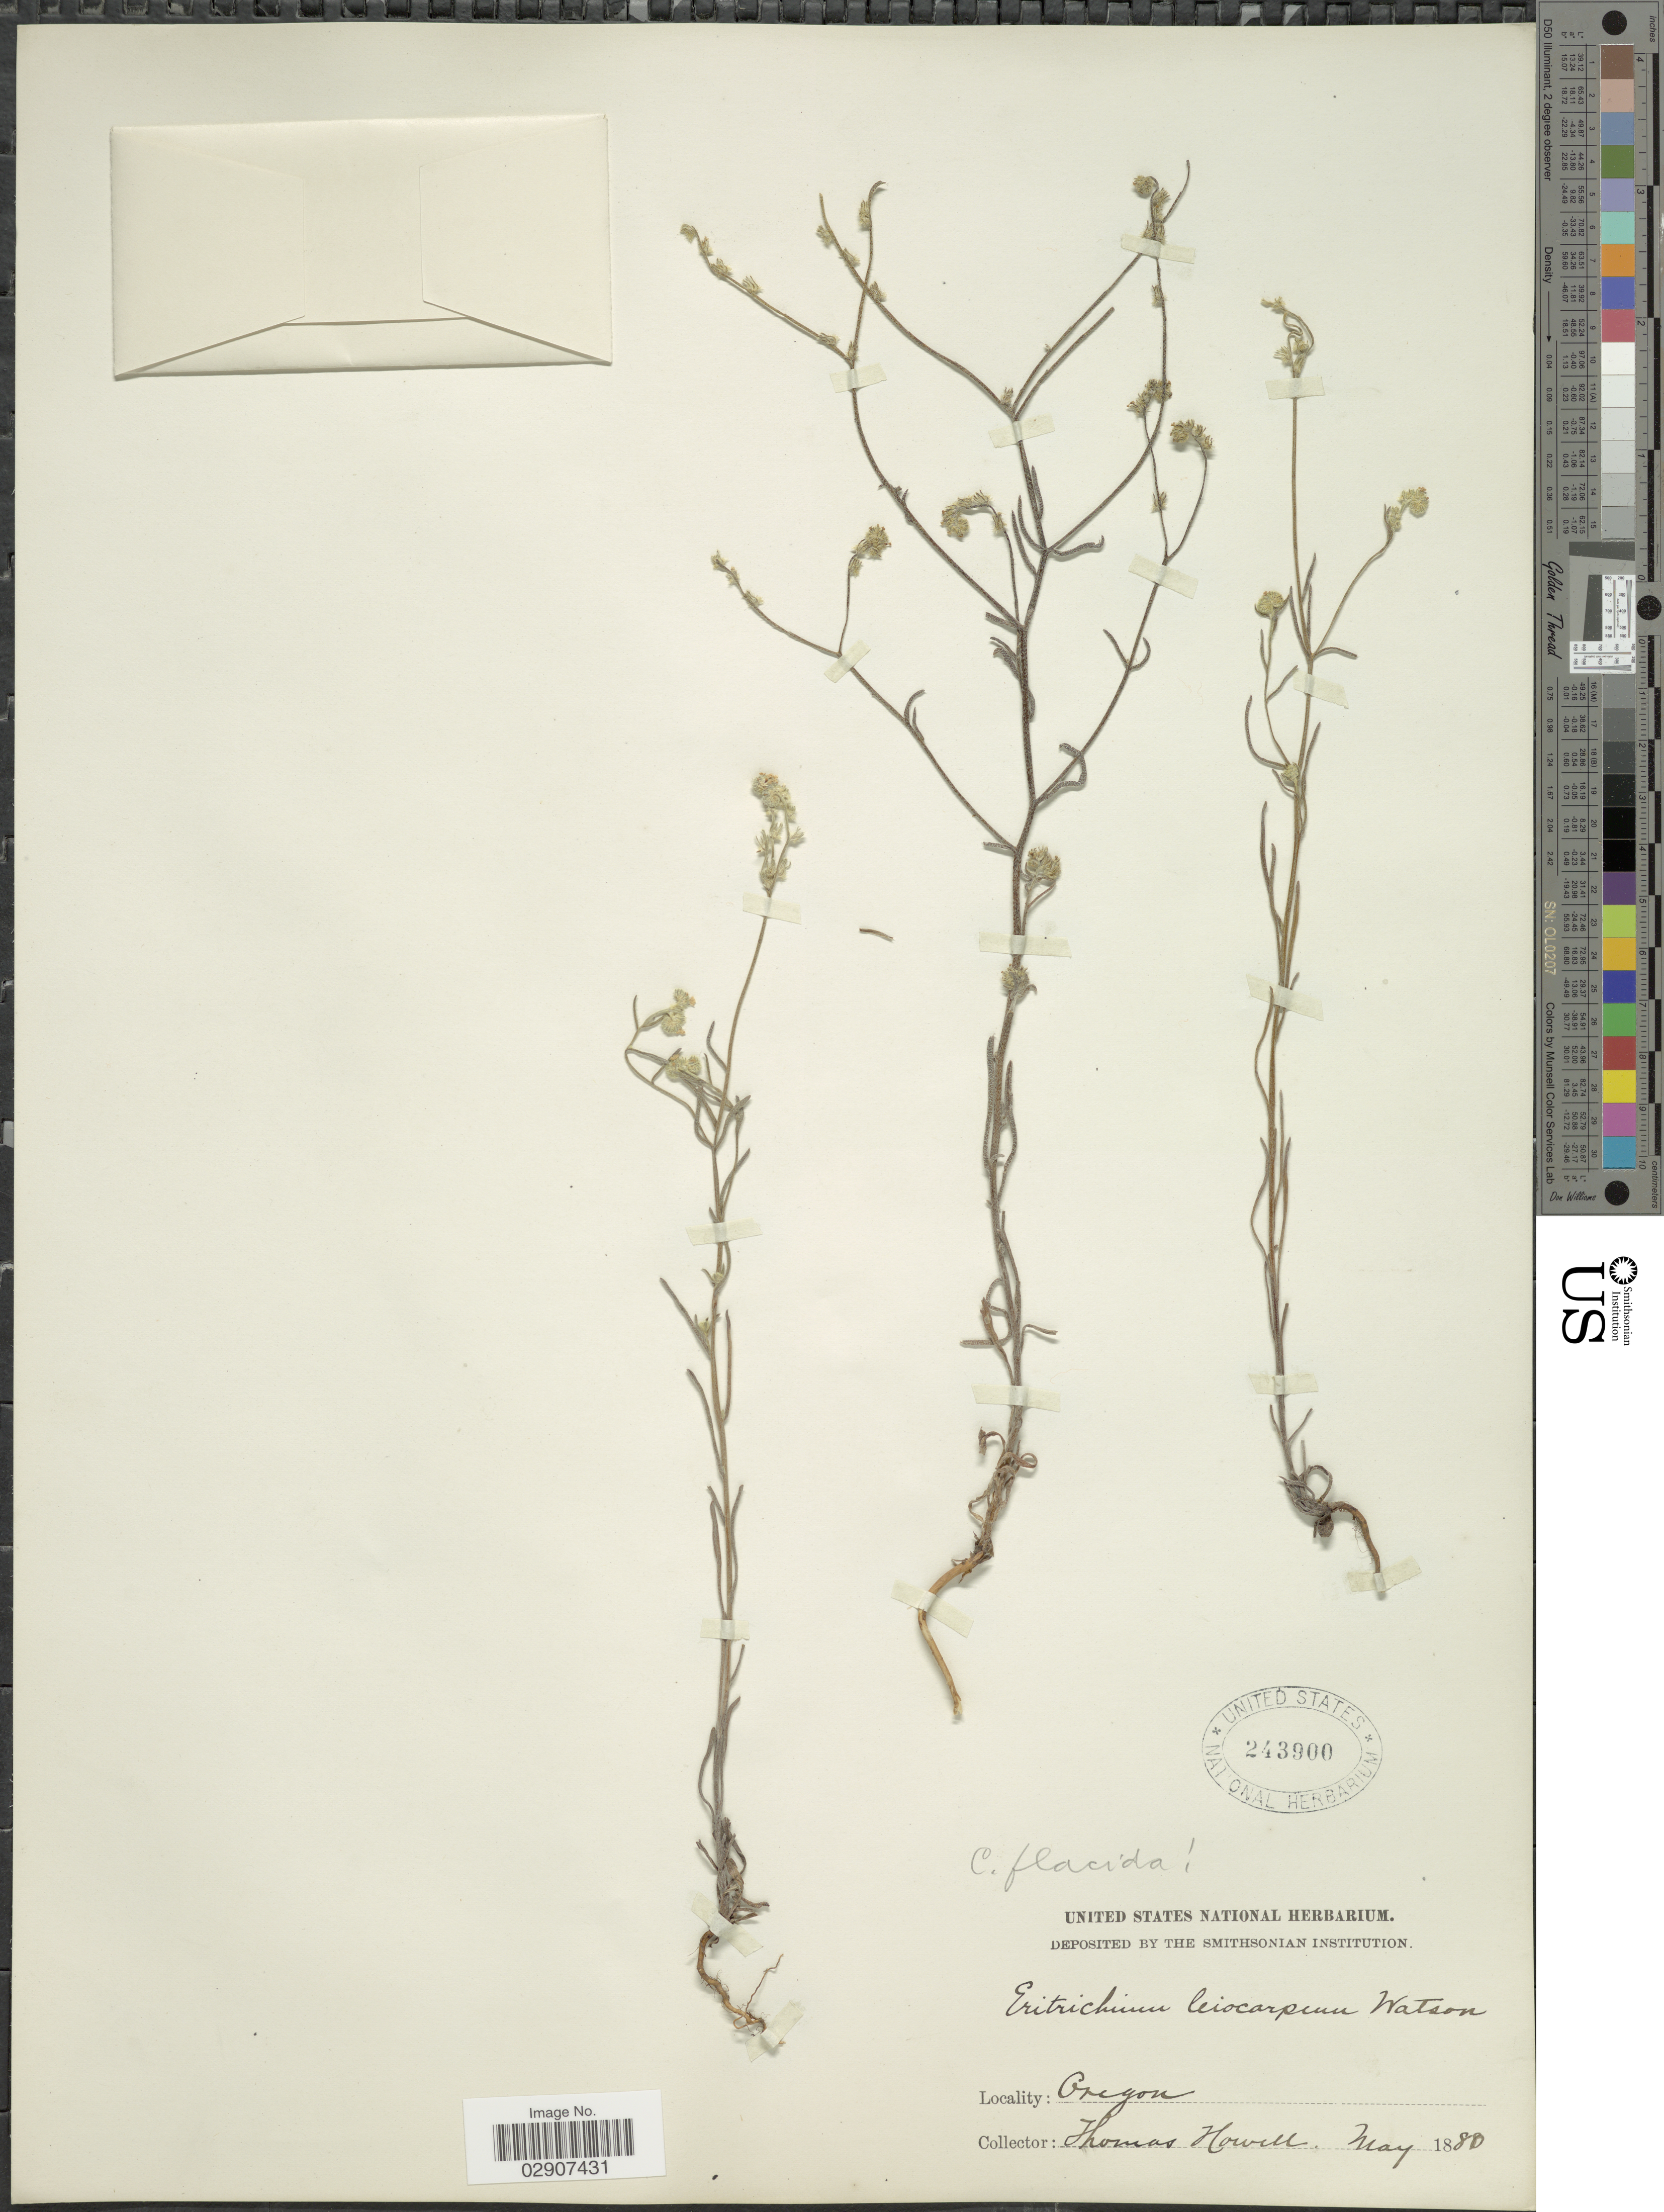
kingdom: Plantae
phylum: Tracheophyta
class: Magnoliopsida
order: Boraginales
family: Boraginaceae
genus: Cryptantha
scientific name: Cryptantha flaccida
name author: (Douglas ex Lehm.) Greene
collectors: T. Howell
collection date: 1880-05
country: United States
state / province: Oregon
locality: Oregon.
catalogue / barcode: US 243900